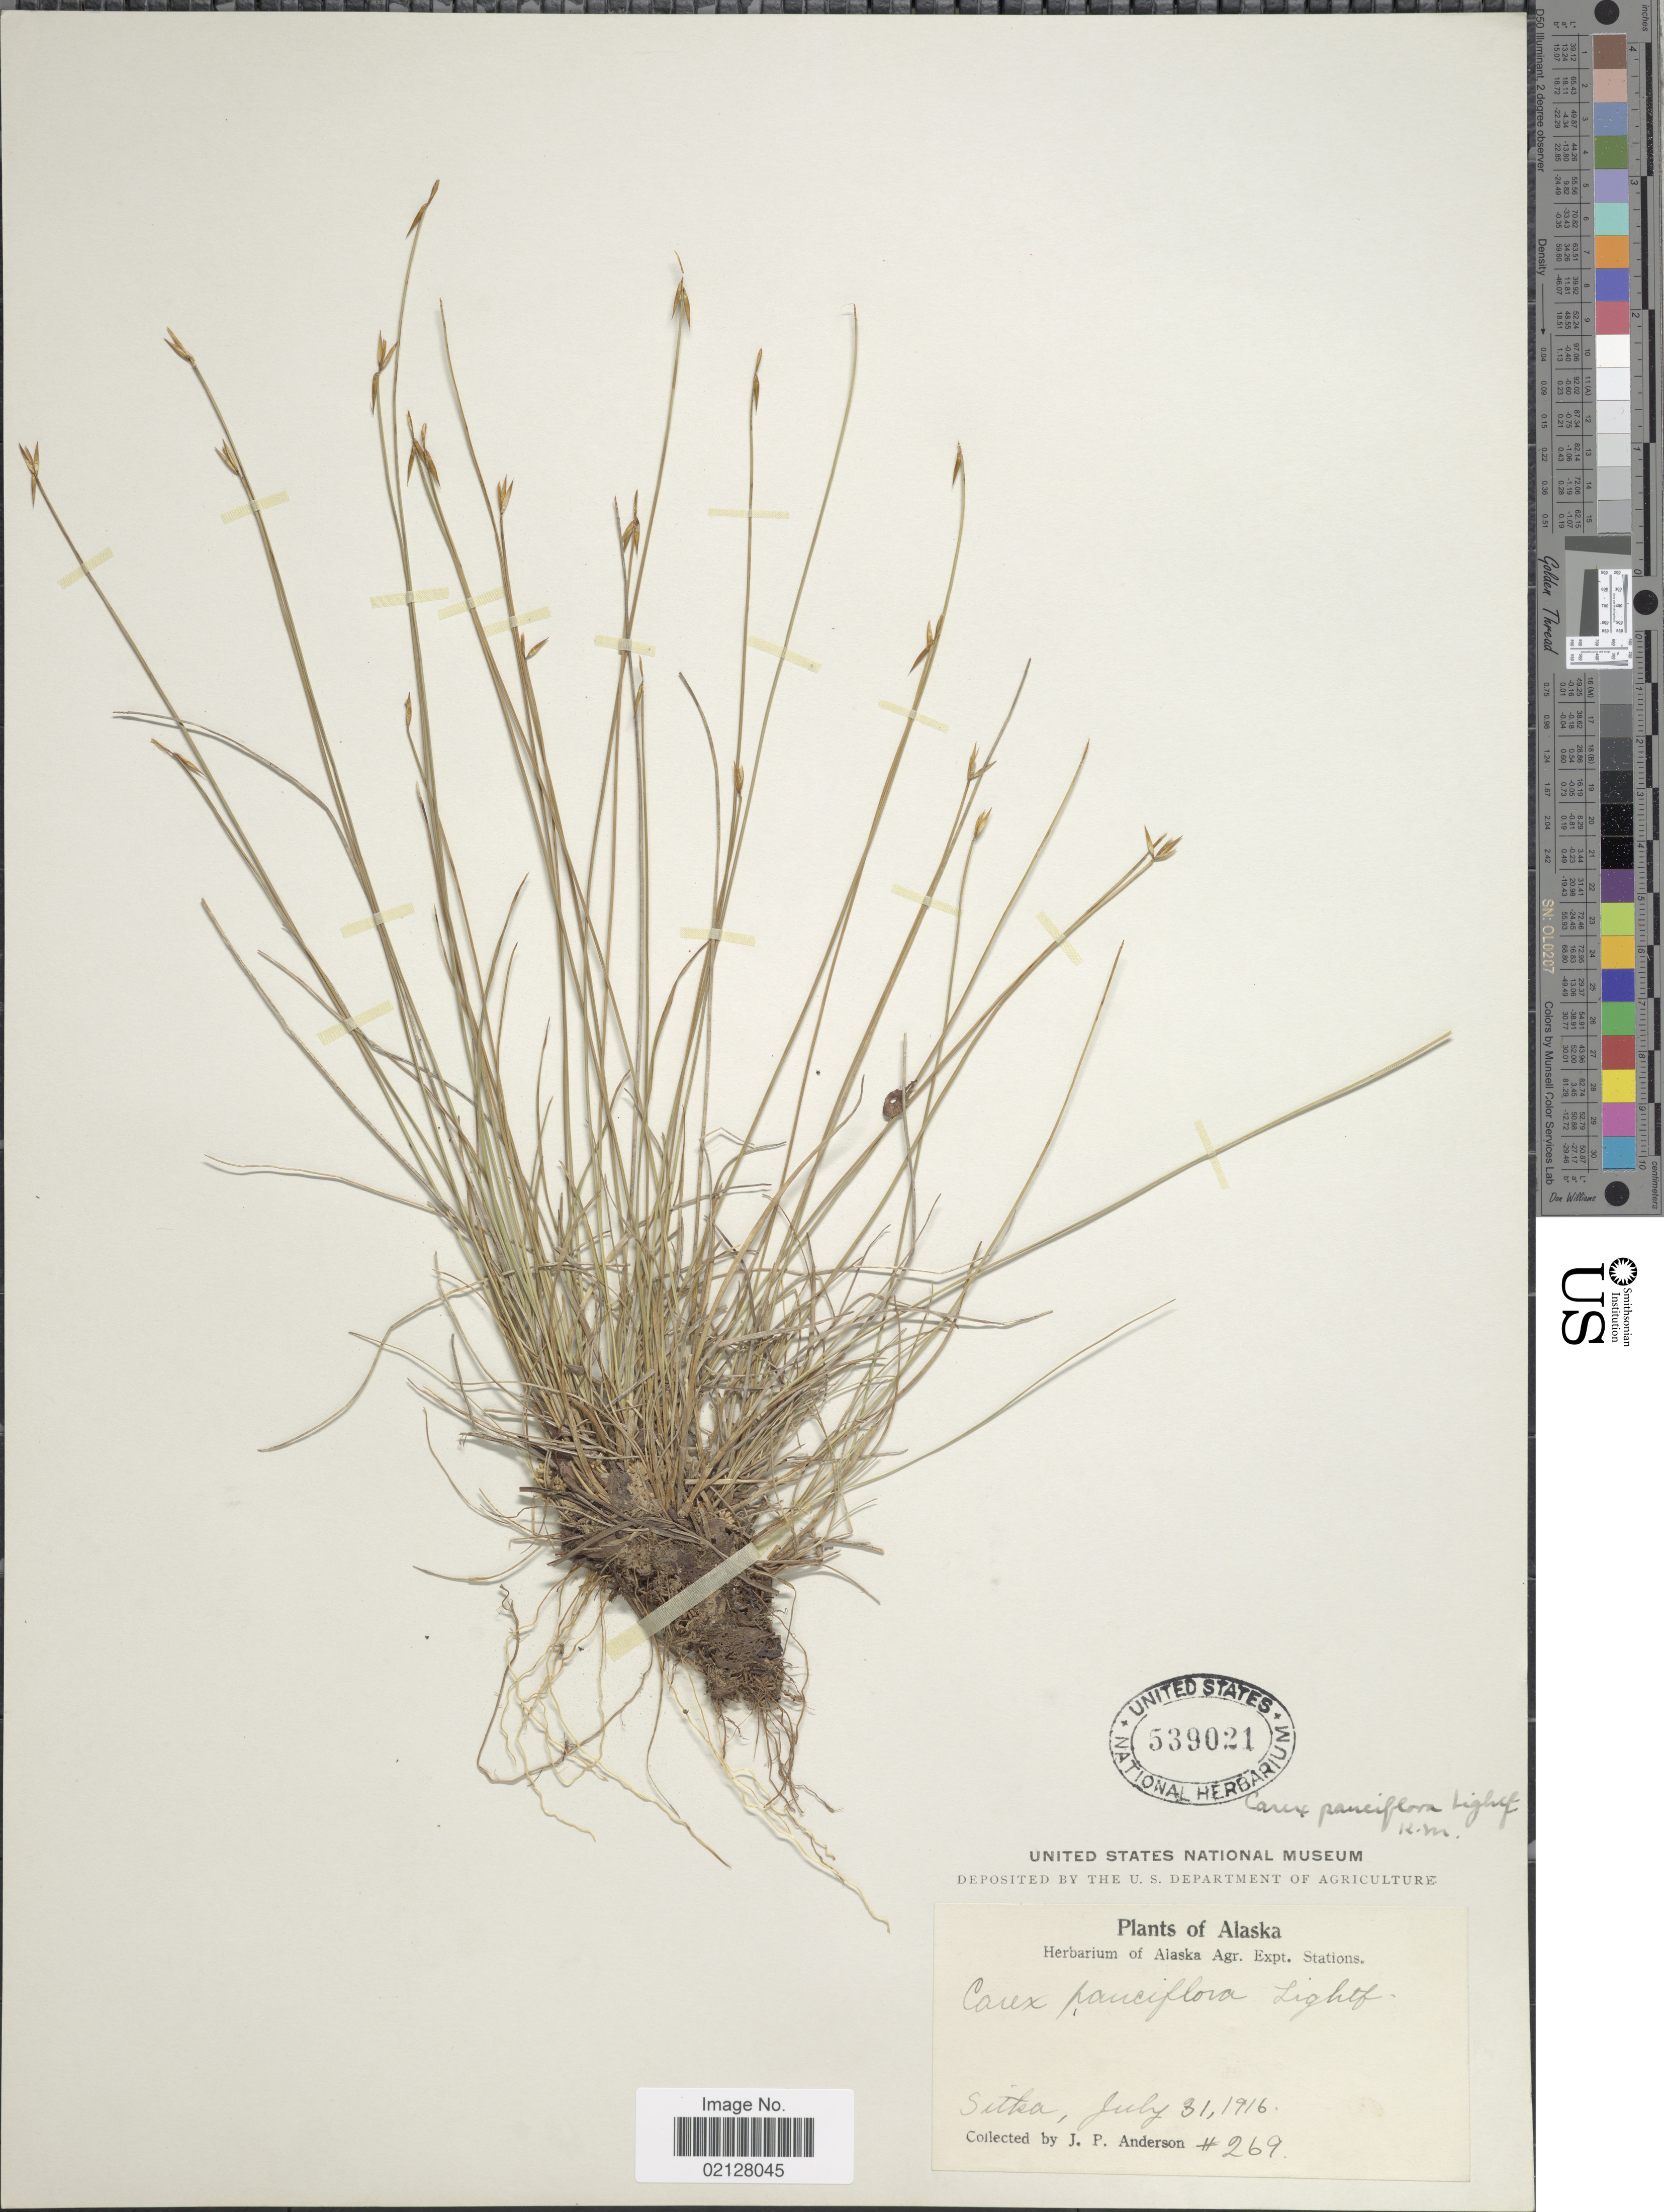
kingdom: Plantae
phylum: Tracheophyta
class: Liliopsida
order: Poales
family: Cyperaceae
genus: Carex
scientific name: Carex pauciflora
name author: Lightf.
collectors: J. P. Anderson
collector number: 269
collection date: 1916-07-31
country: United States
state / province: Alaska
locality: Sitka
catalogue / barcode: US 539021